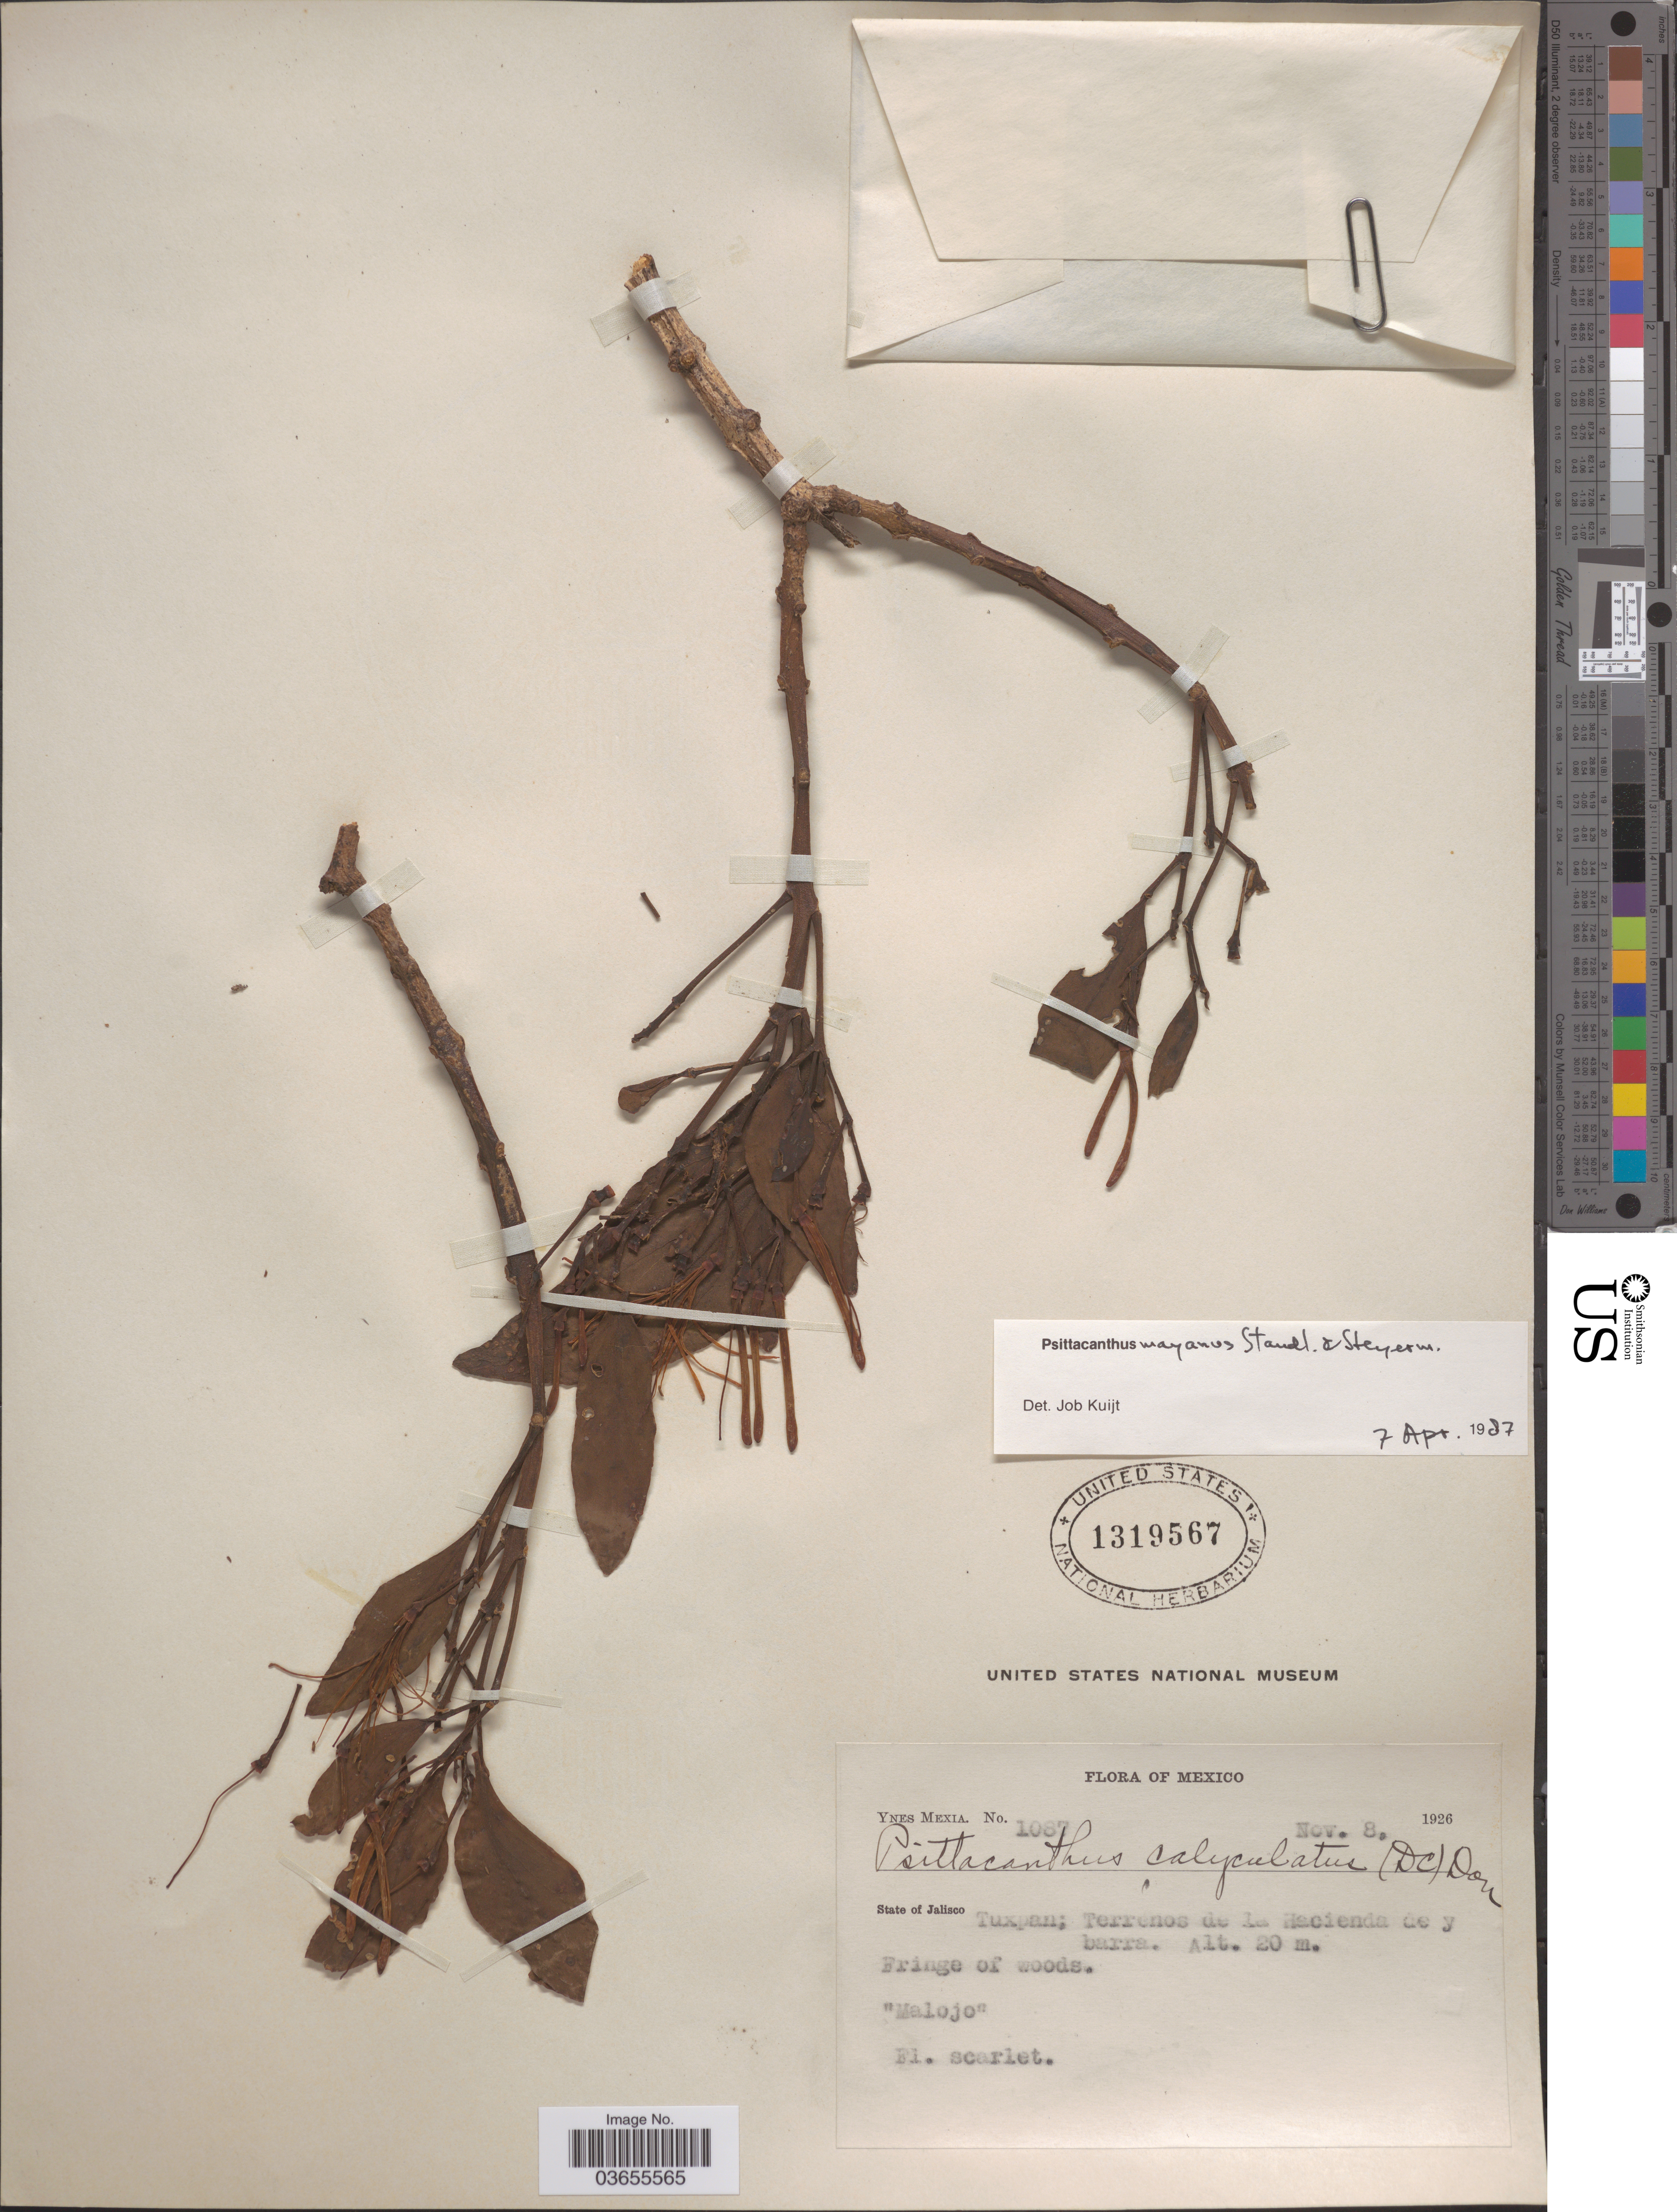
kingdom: Plantae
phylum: Tracheophyta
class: Magnoliopsida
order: Santalales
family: Loranthaceae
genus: Psittacanthus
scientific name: Psittacanthus mayanus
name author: Standl. & Steyerm.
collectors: Y. Mexia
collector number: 1087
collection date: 1926-11-08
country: Mexico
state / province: Jalisco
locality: Tuxpan; Terrenos de La Hacienda de y barra.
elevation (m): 20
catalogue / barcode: US 1319567